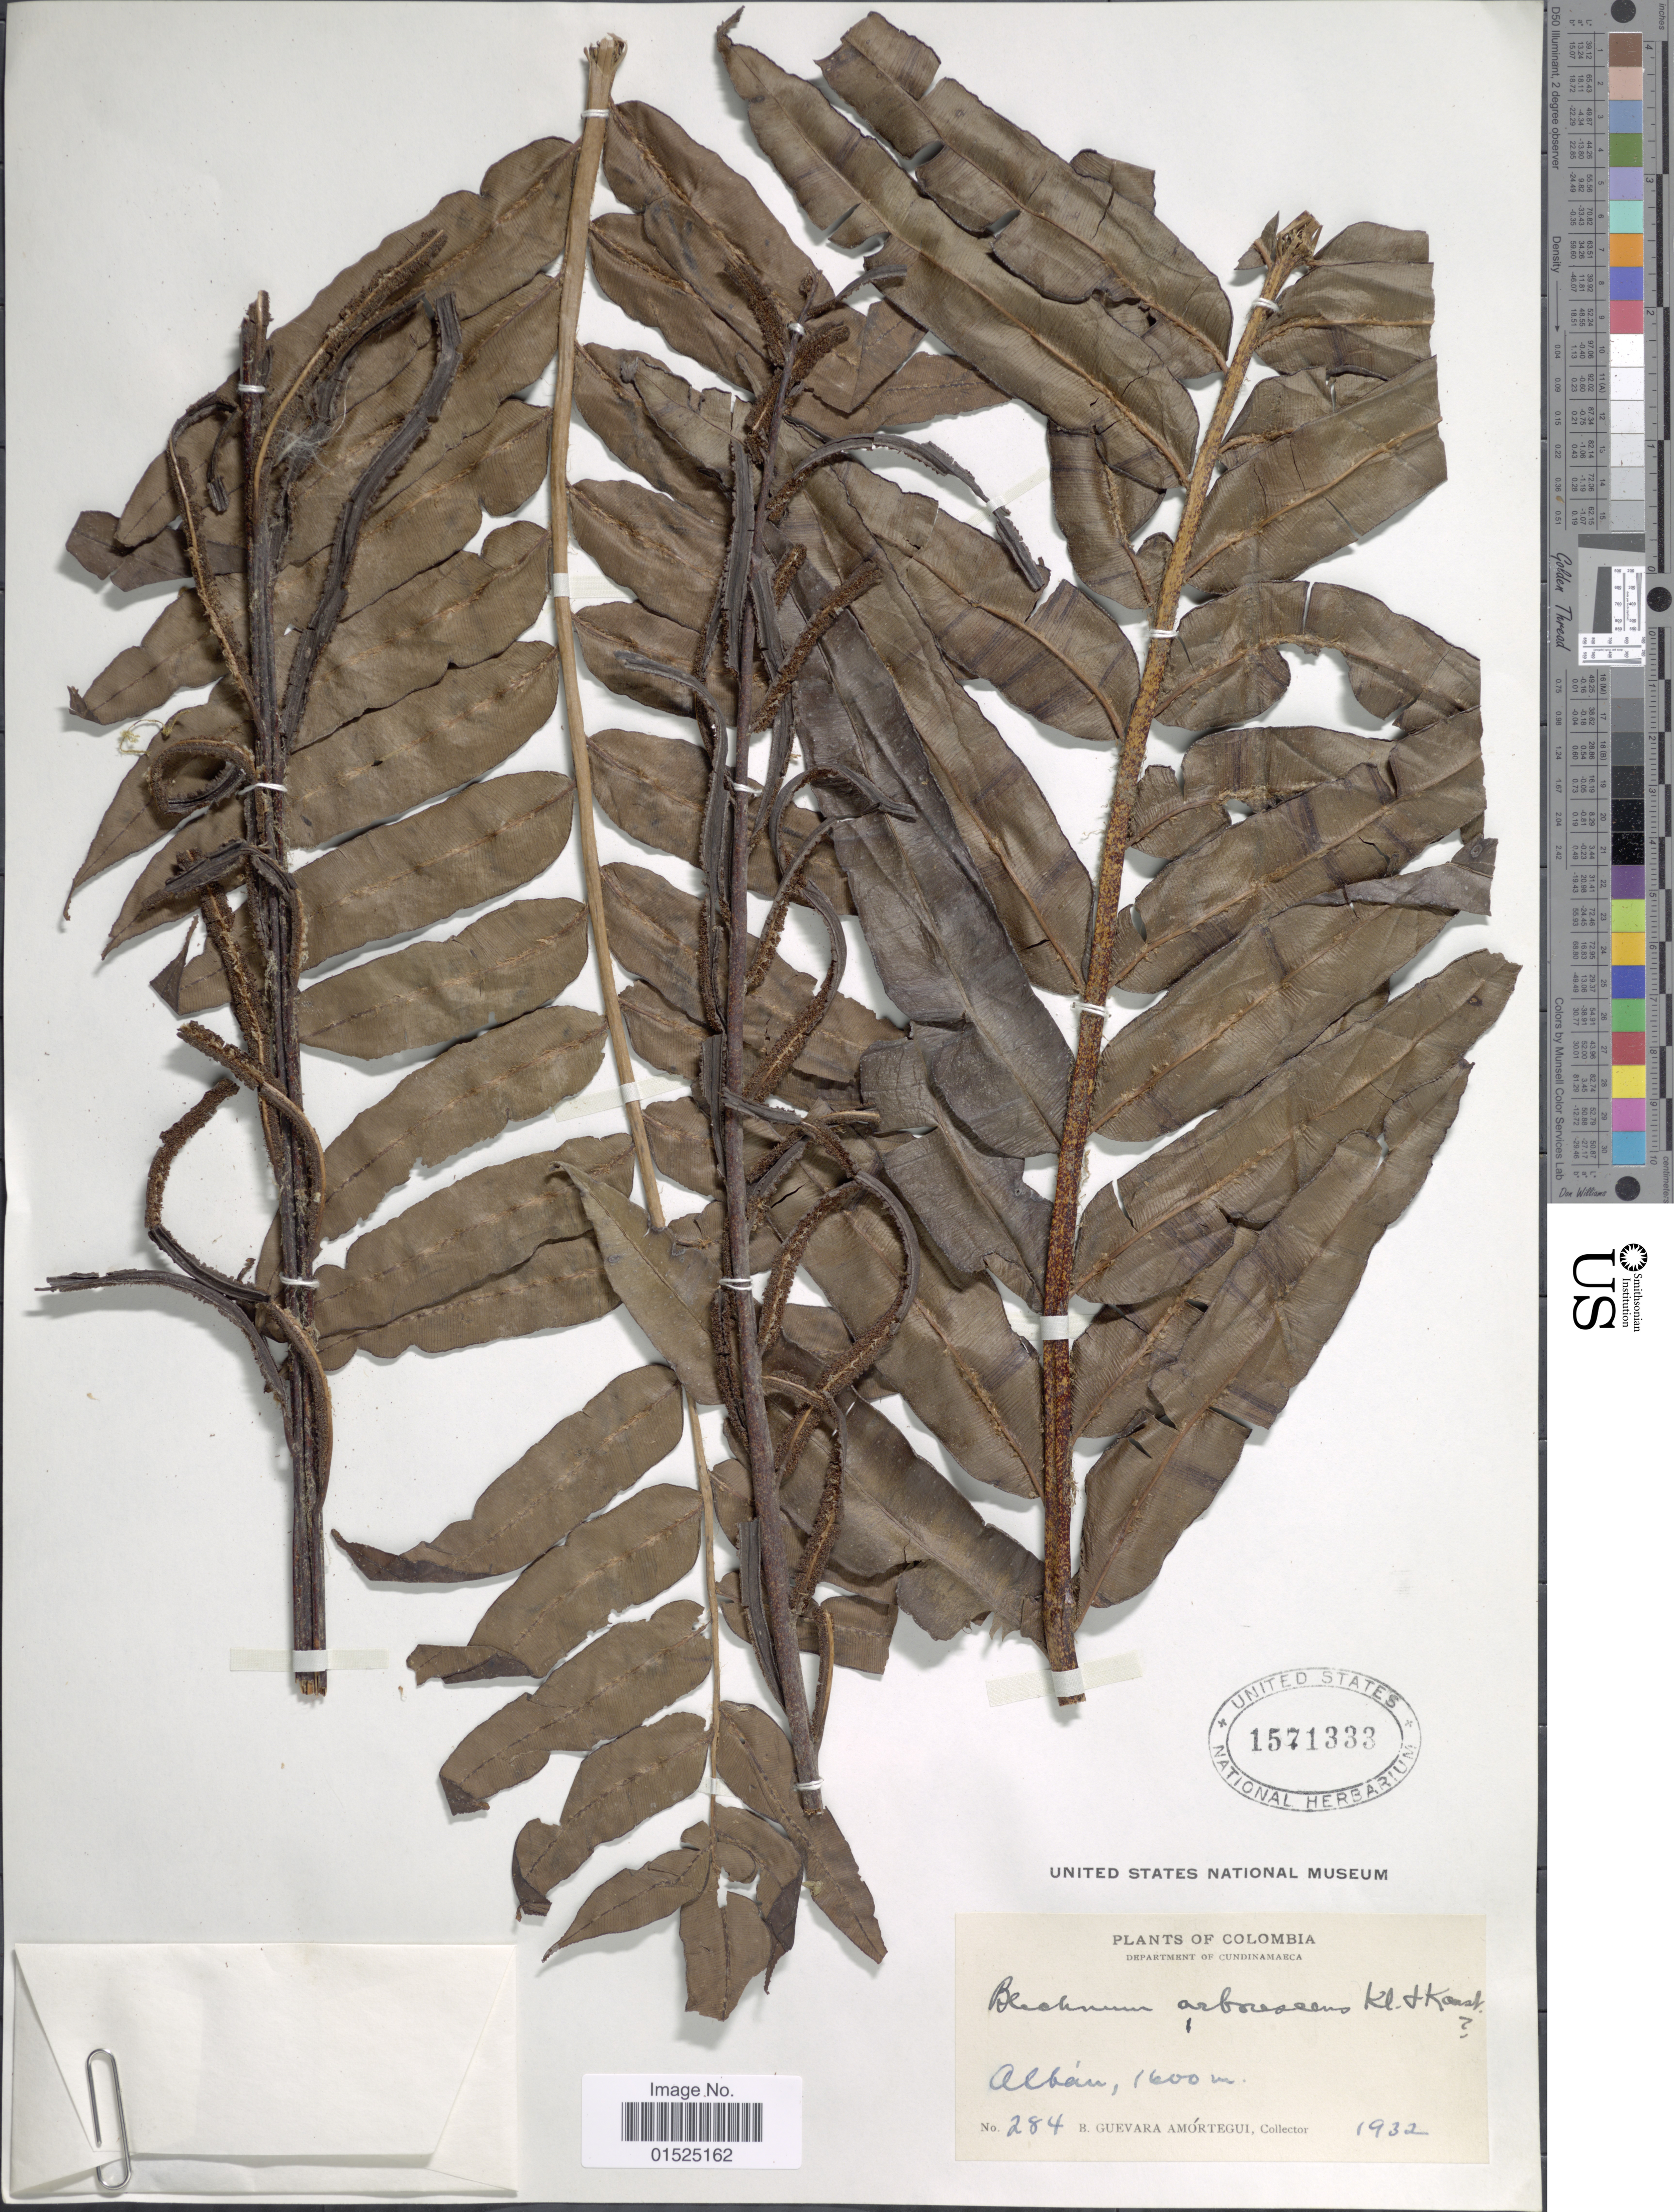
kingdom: Plantae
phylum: Tracheophyta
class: Polypodiopsida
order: Polypodiales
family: Blechnaceae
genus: Blechnum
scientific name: Blechnum arborescens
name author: (Klotzsch) Hieron.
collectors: B. Guevara Amortegui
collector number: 284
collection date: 1932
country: Colombia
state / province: Cundinamarca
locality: Alban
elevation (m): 1600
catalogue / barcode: US 1571333